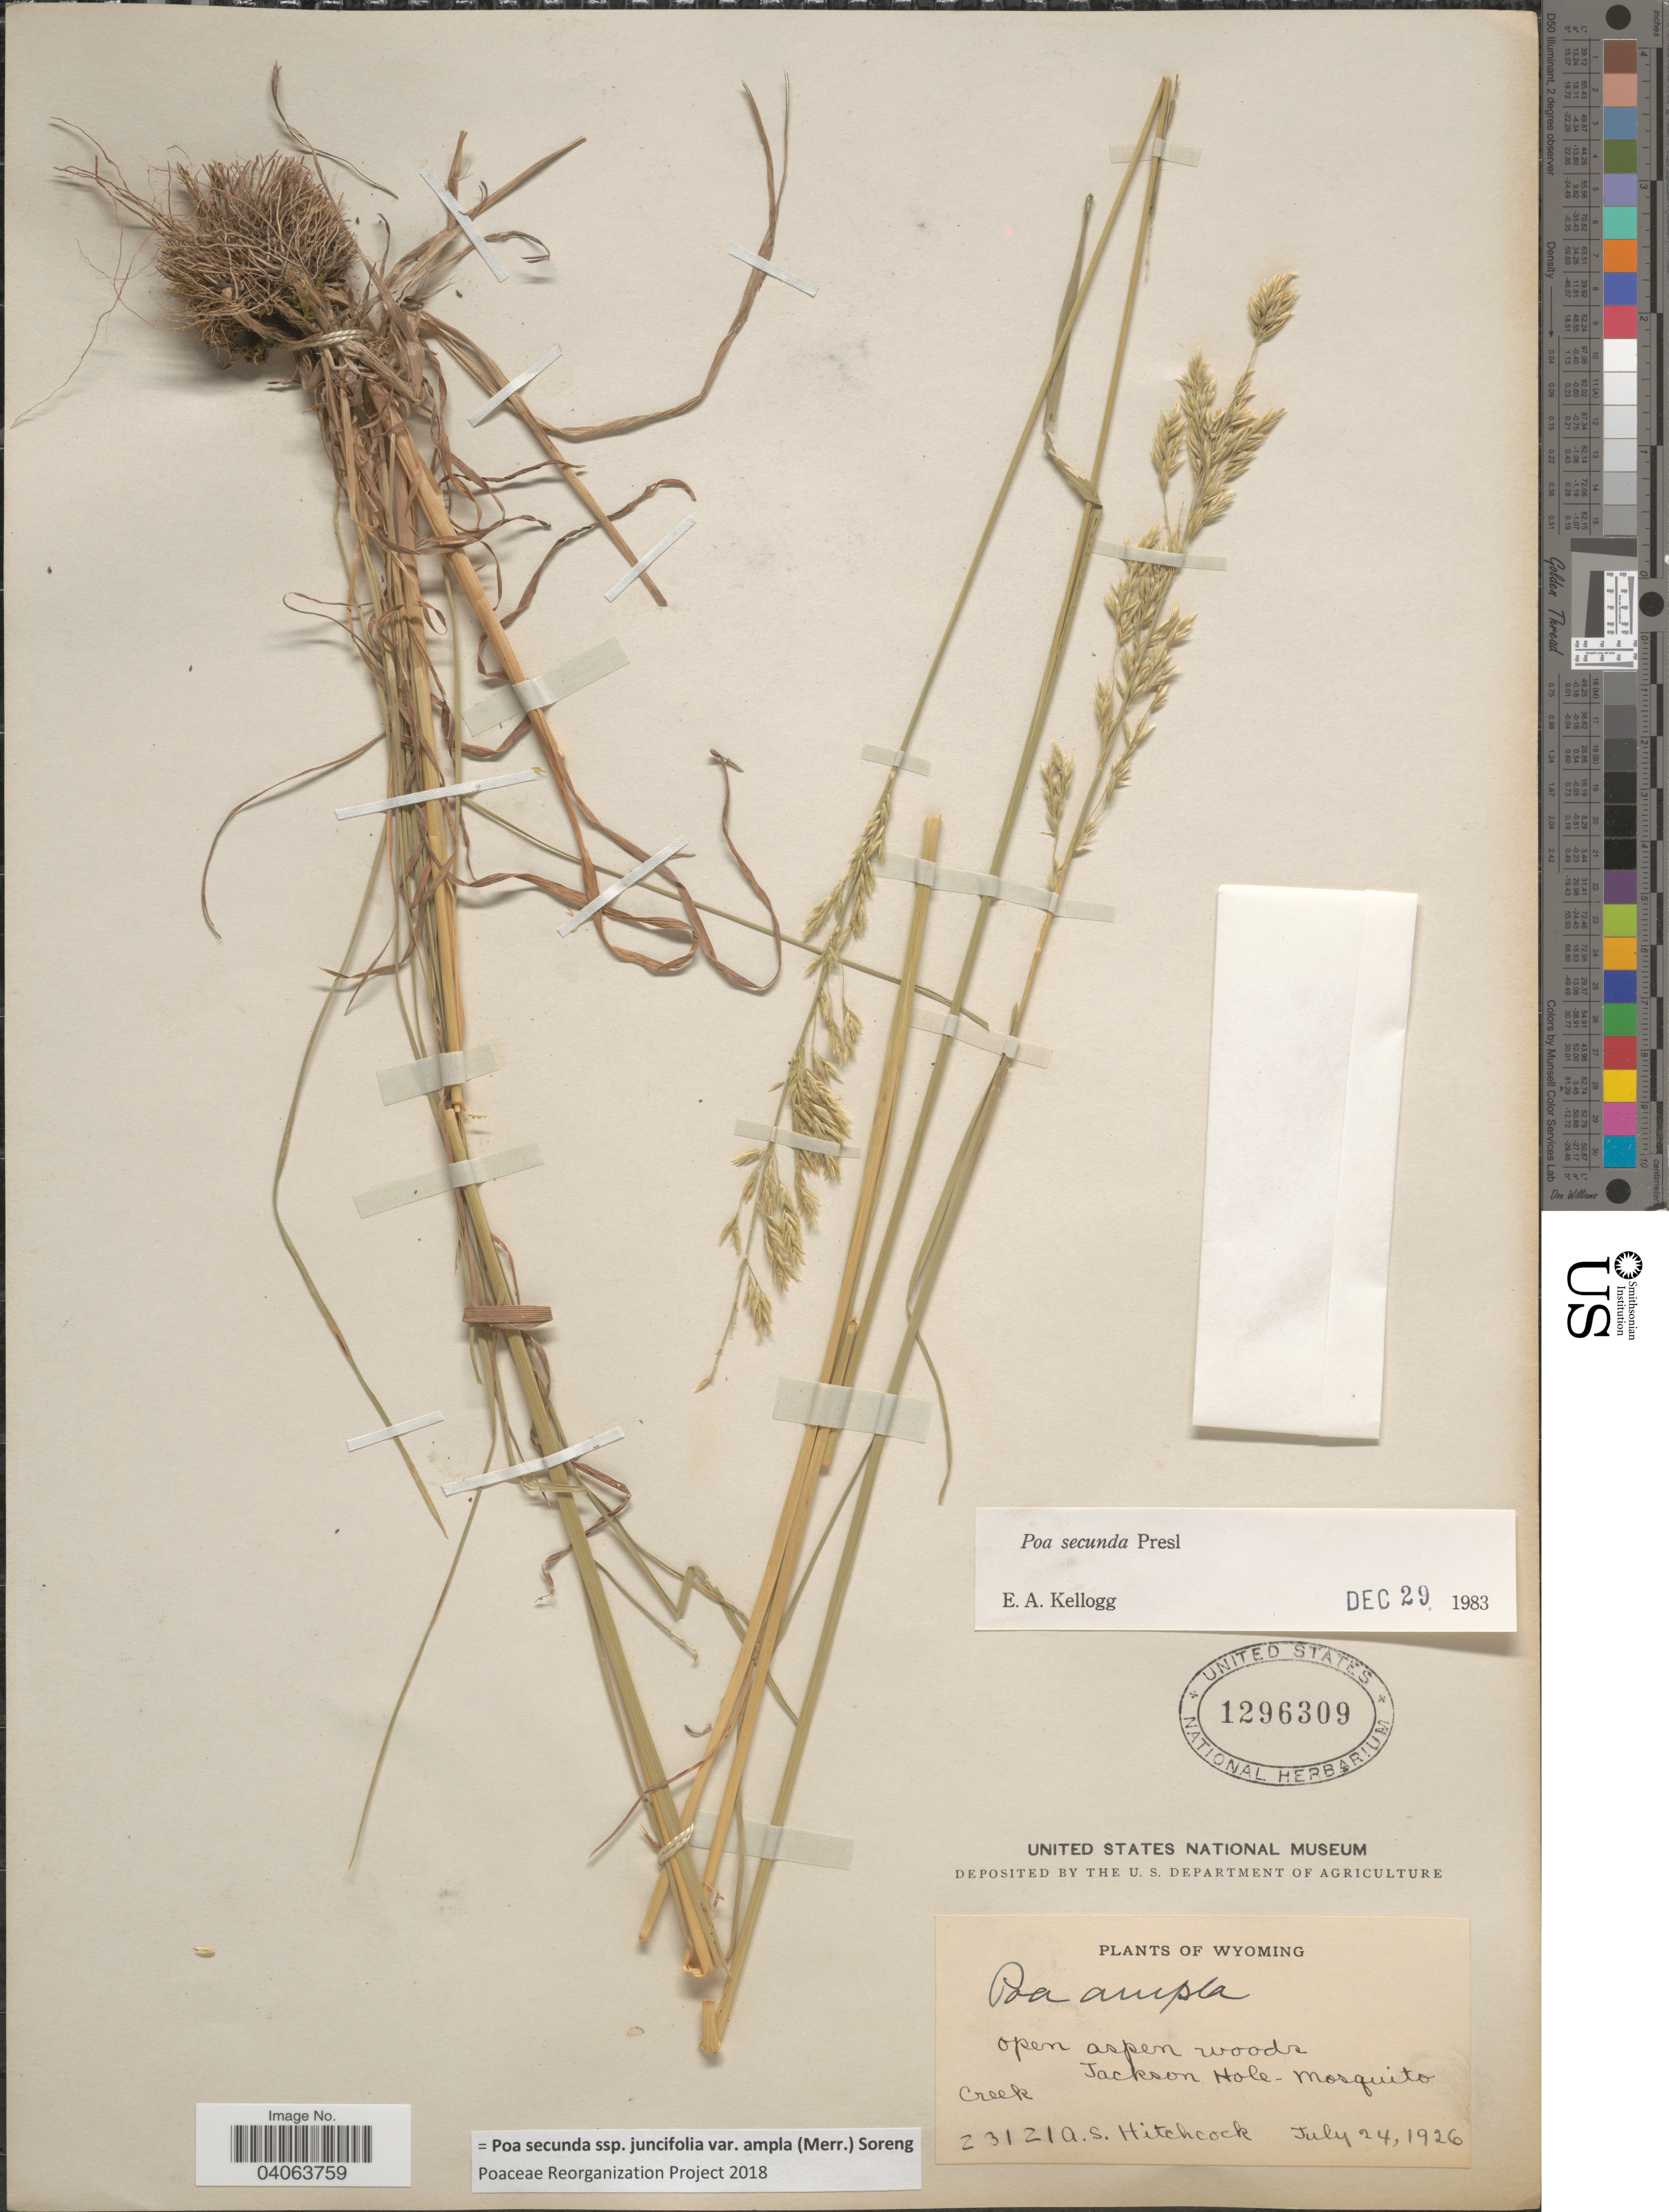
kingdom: Plantae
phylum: Tracheophyta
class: Liliopsida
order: Poales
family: Poaceae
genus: Poa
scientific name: Poa secunda subsp. juncifolia var. ampla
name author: (Merr.) Soreng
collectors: A. S. Hitchcock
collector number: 23121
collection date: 1926-07-24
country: United States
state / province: Wyoming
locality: Open aspen woods. Jackson Hole - Mosquito Creek.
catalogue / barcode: US 1296309